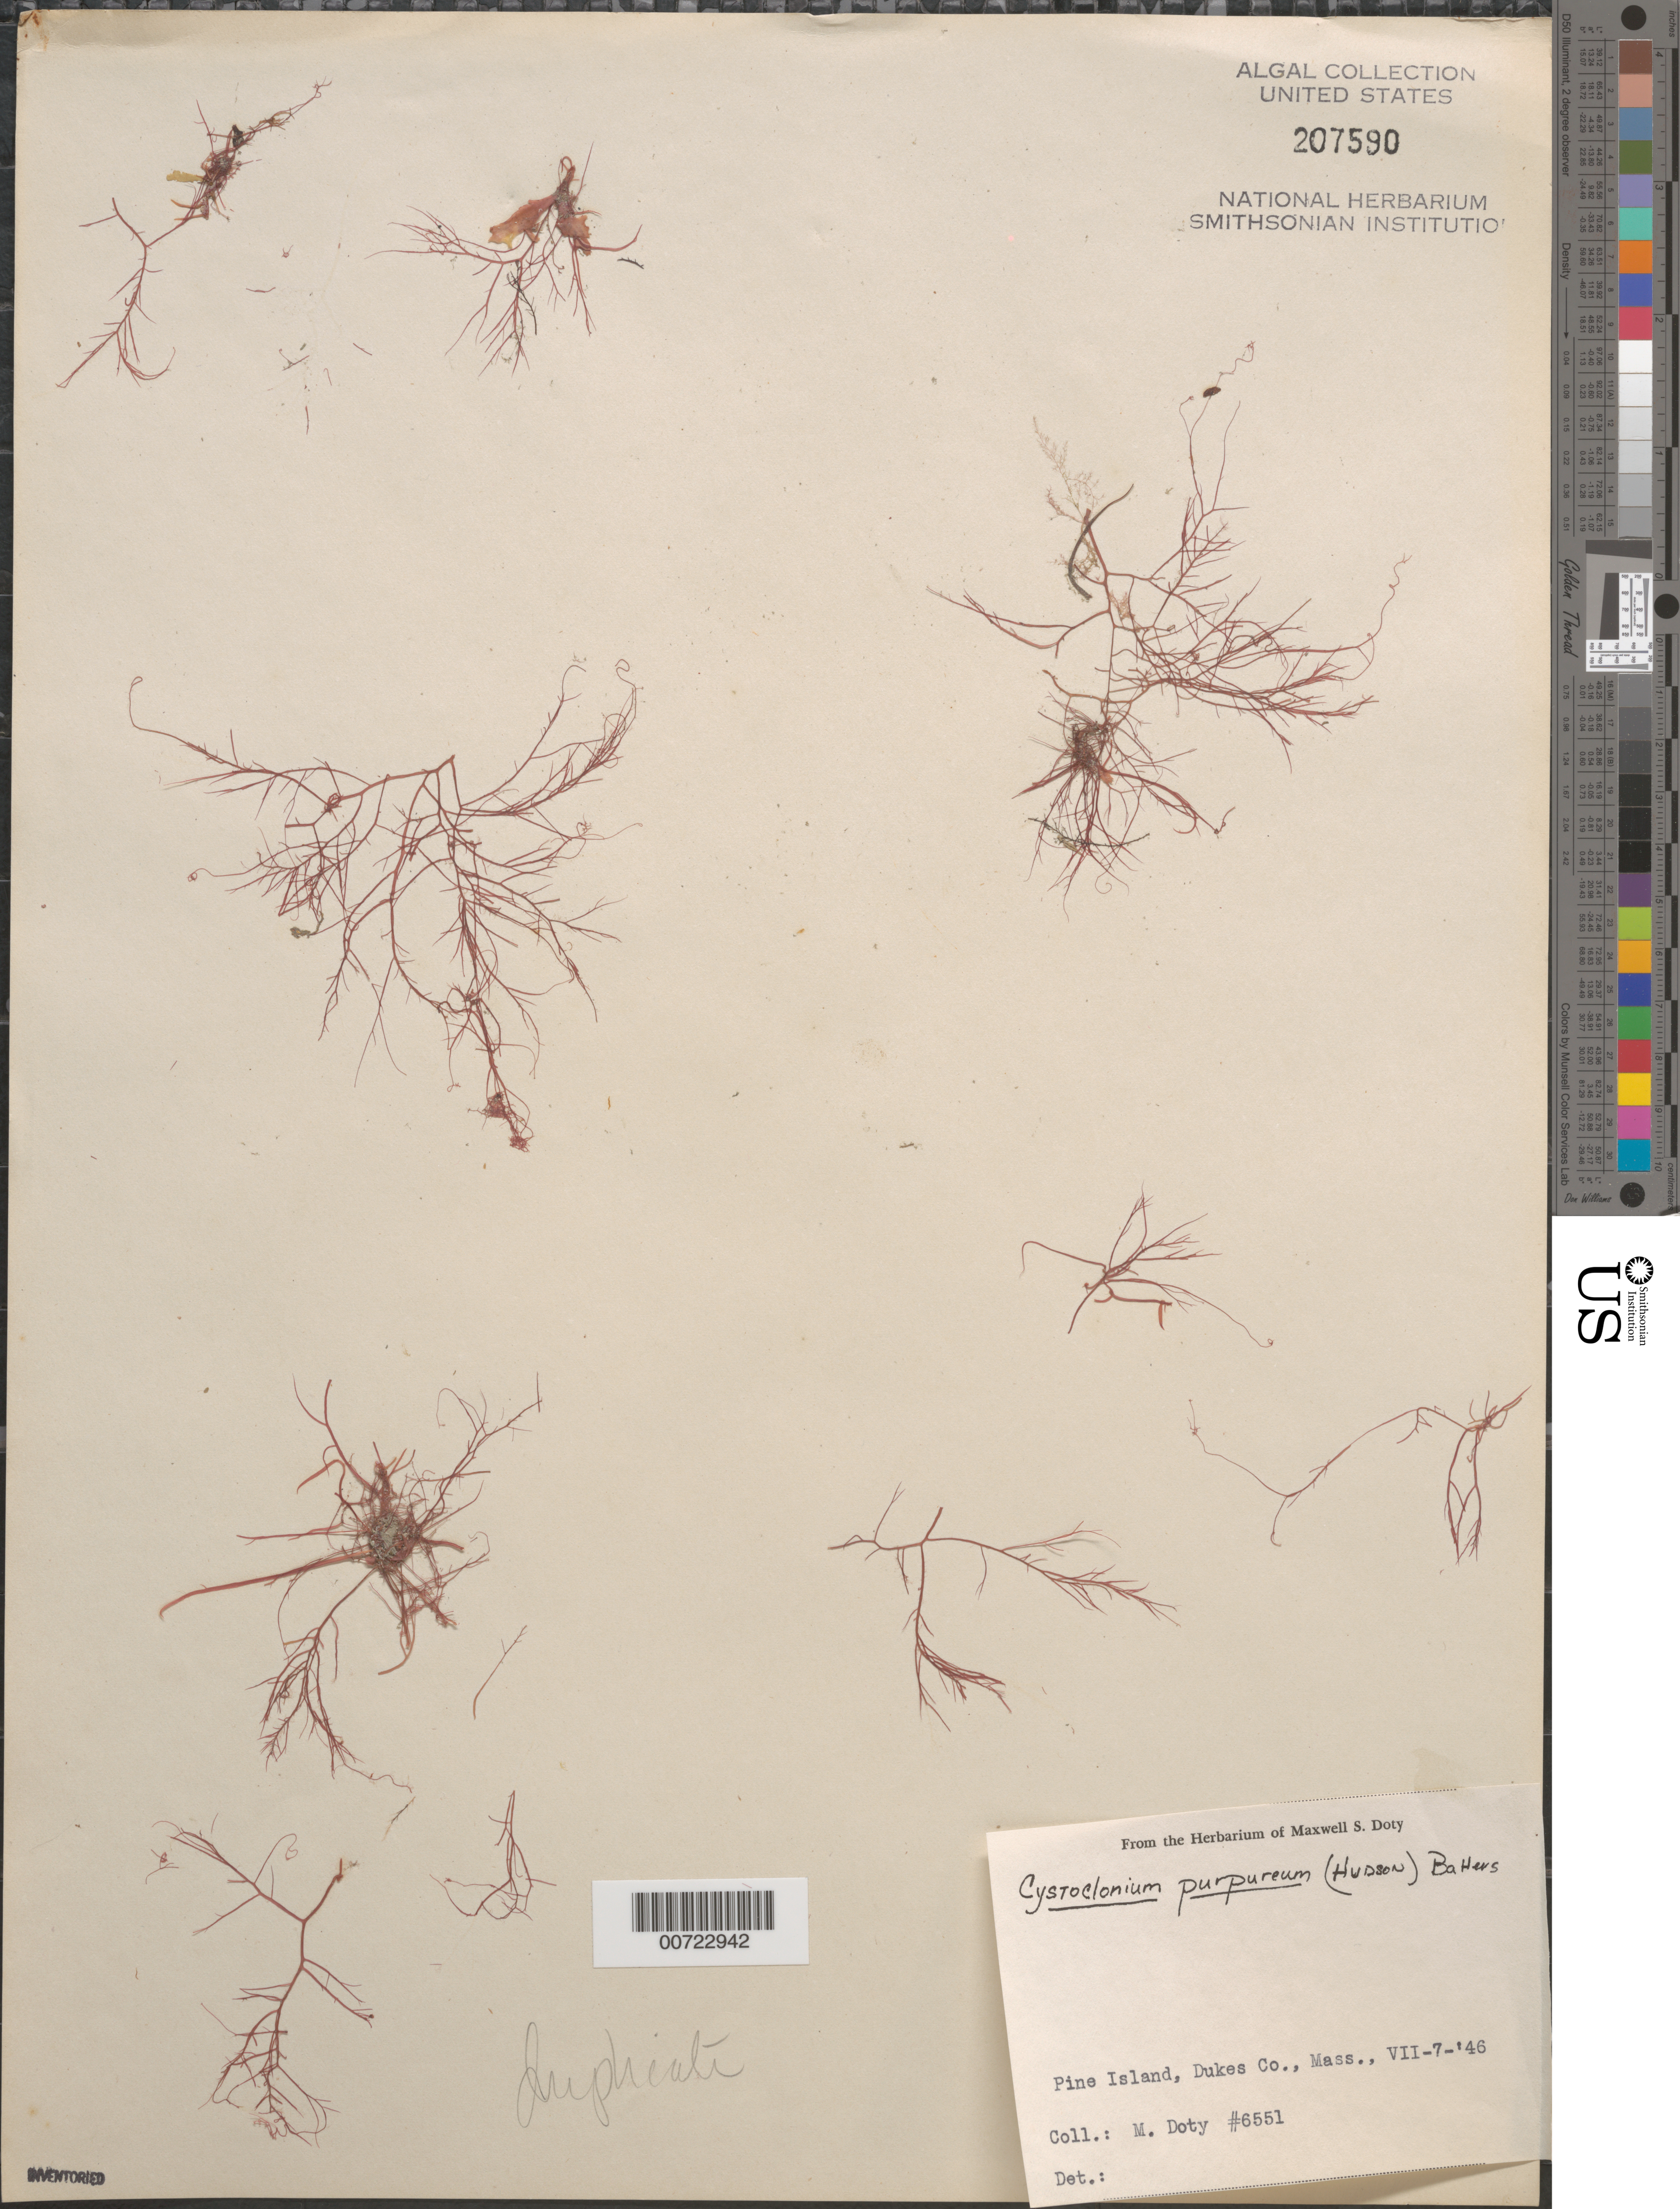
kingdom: Plantae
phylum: Rhodophyta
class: Florideophyceae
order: Gigartinales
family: Cystocloniaceae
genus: Cystoclonium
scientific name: Cystoclonium purpureum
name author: (Huds.) Batters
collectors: M. S. Doty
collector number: MSD 6551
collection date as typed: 07 Jul 1946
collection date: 1946-07-07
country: United States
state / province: Massachusetts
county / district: Dukes County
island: Pine Island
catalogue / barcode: US 207590